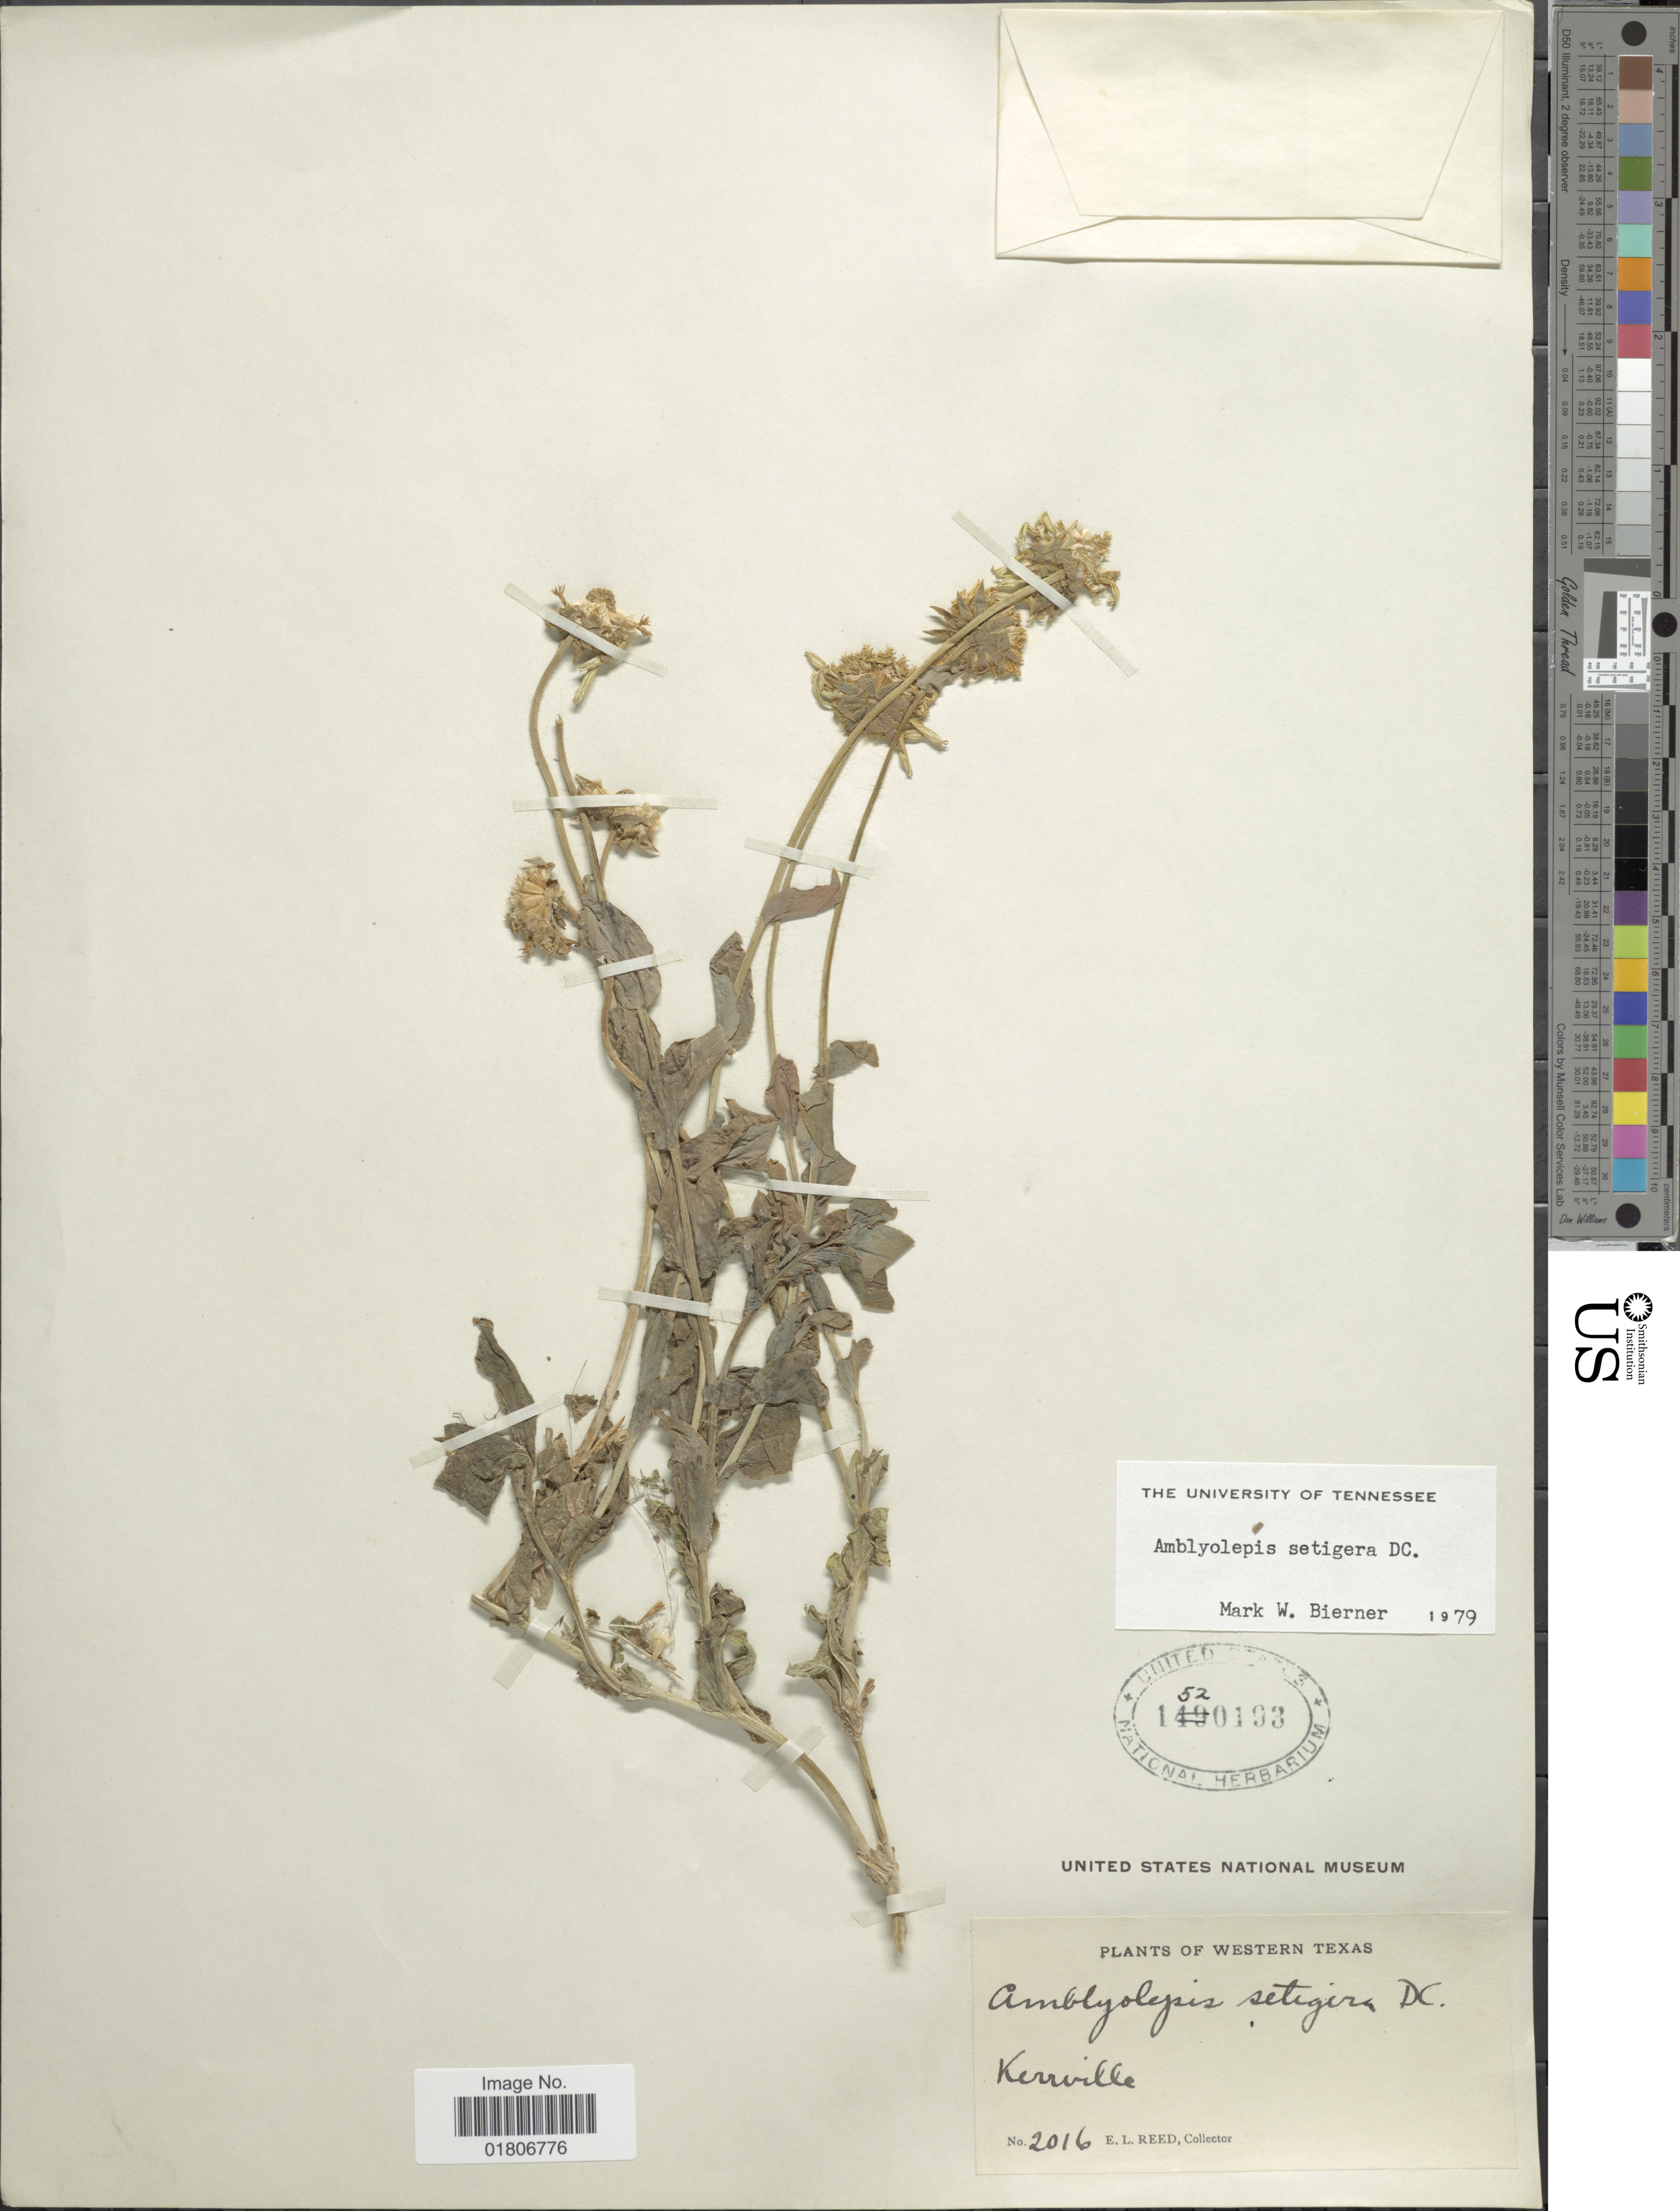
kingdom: Plantae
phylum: Tracheophyta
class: Magnoliopsida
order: Asterales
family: Asteraceae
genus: Amblyolepis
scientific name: Amblyolepis setigera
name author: DC.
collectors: E. Reed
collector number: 2016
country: United States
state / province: Texas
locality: Western Texas. Kerrville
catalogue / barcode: US 1520193